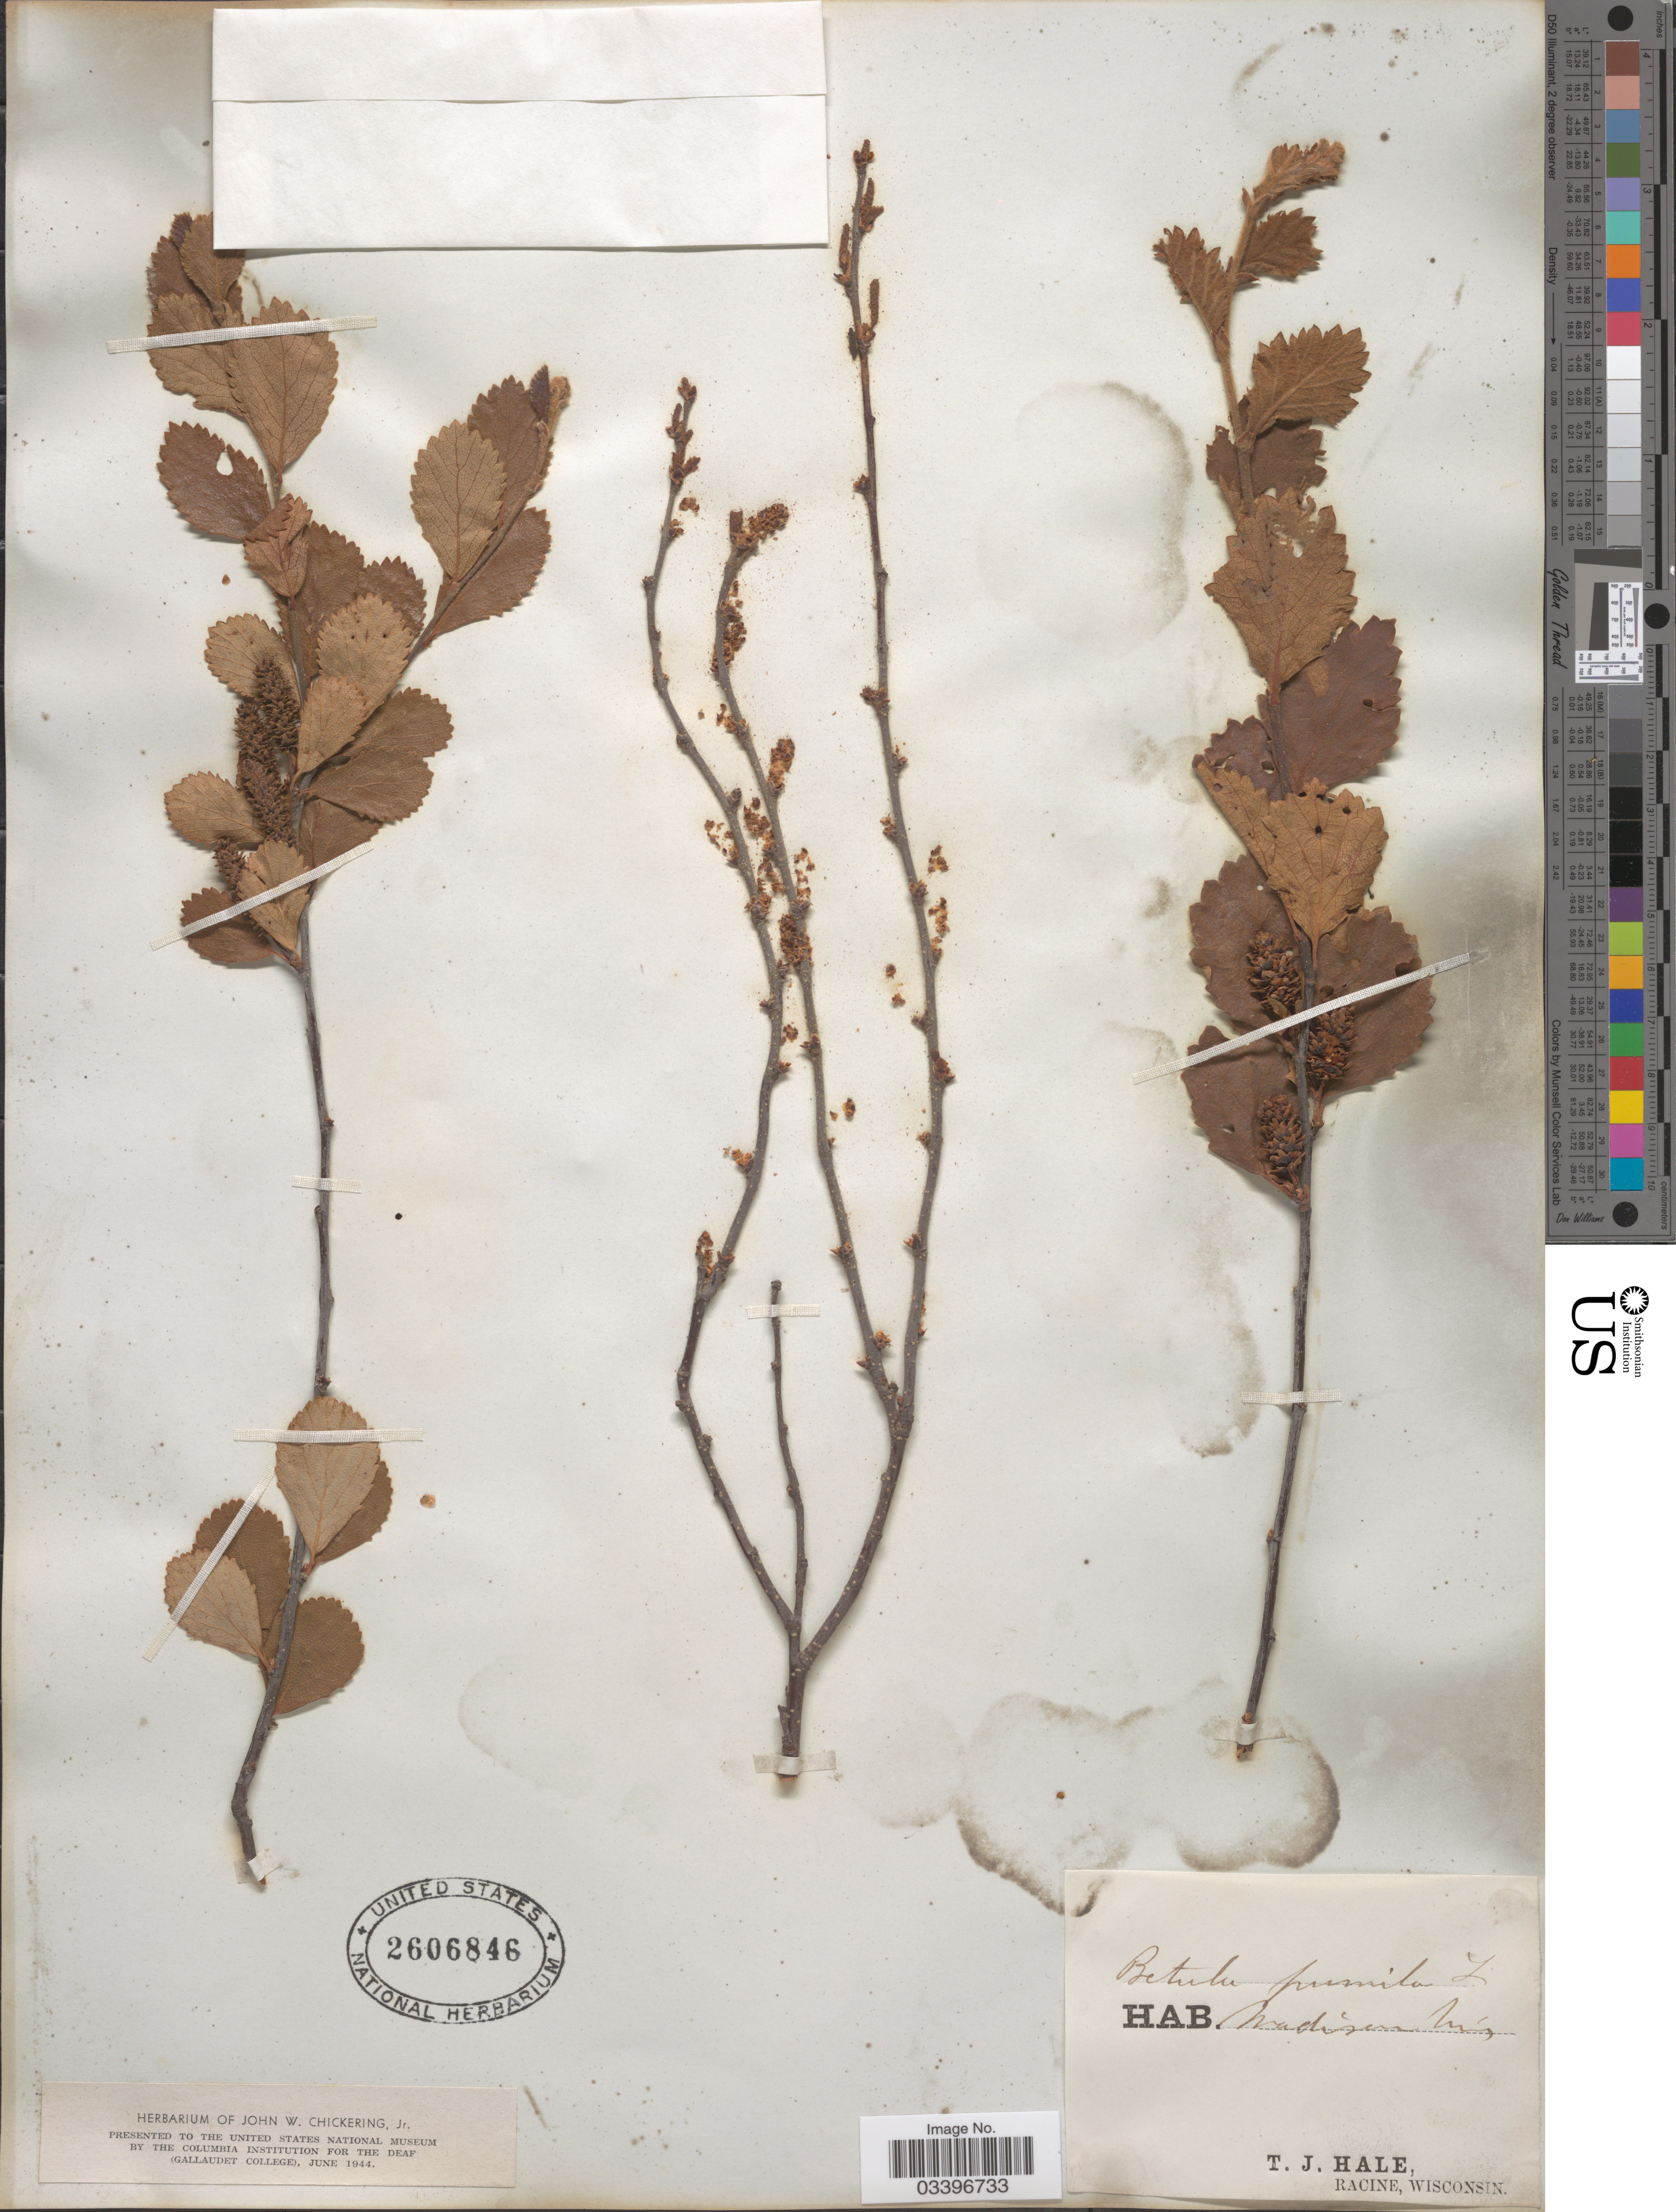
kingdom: Plantae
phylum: Tracheophyta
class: Magnoliopsida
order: Fagales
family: Betulaceae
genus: Betula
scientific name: Betula pumila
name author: L.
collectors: T. Hale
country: United States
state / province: Wisconsin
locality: Madison, Wis.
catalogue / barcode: US 2606846